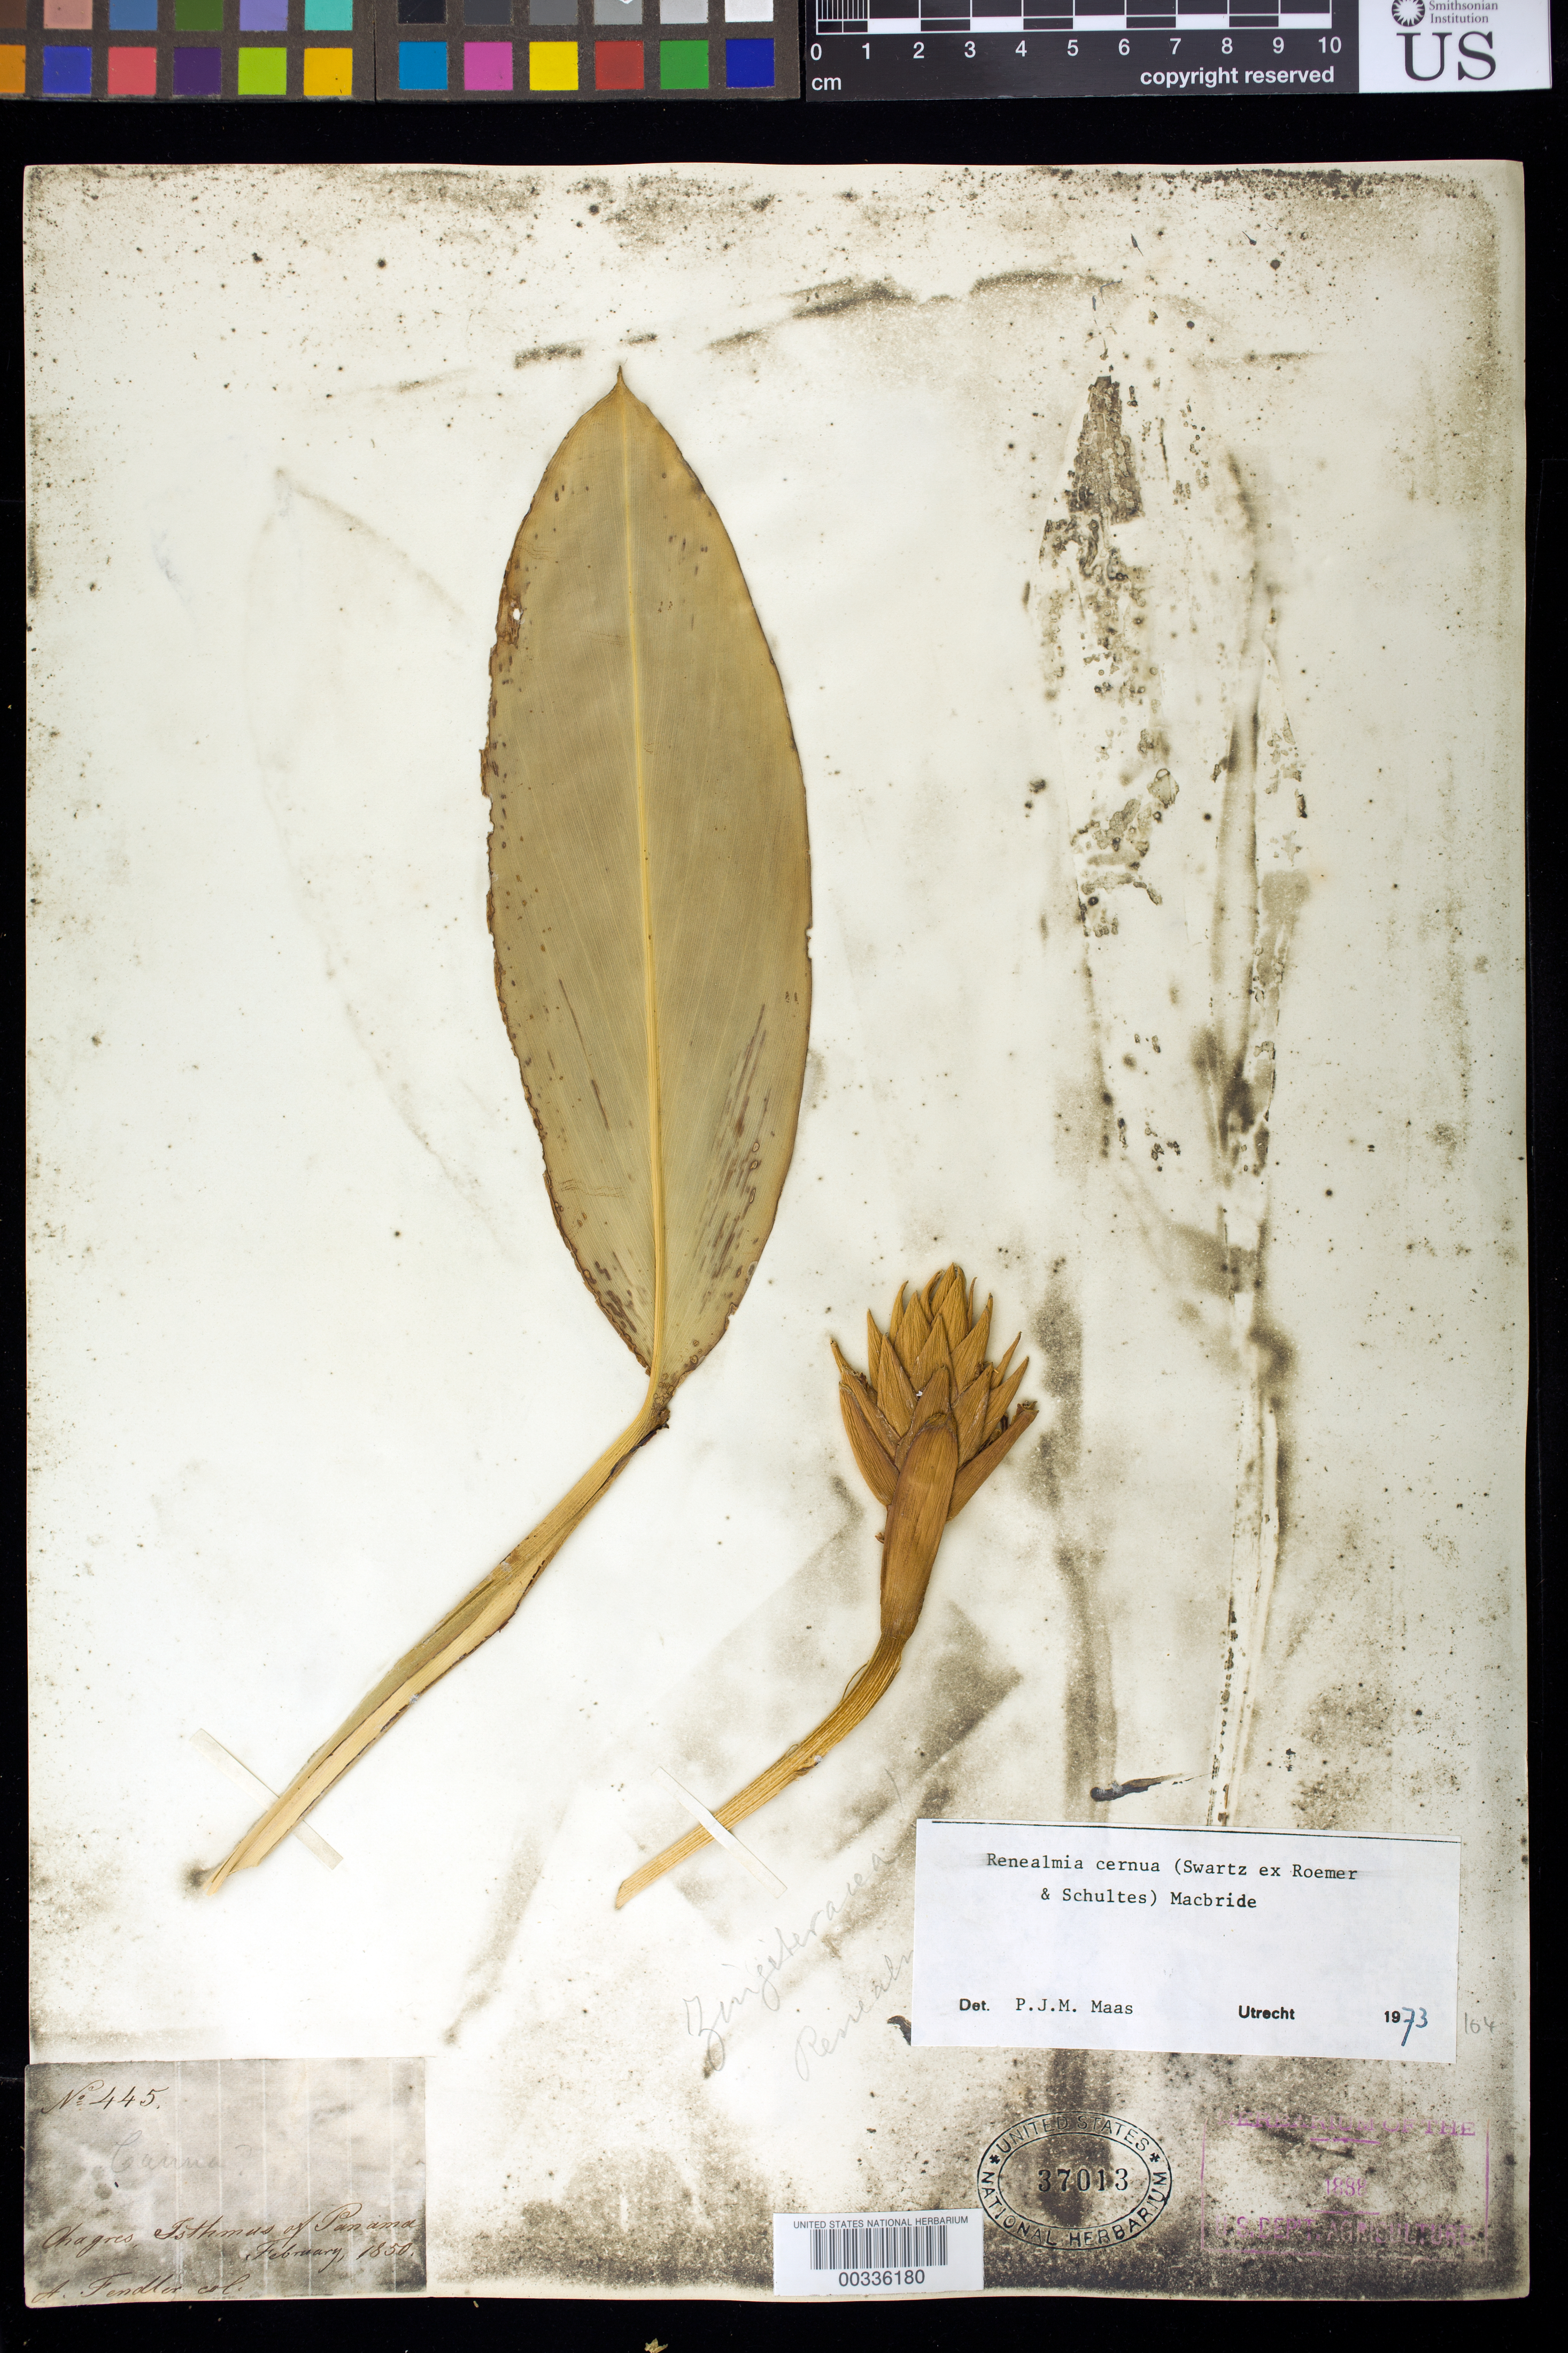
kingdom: Plantae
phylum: Tracheophyta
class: Liliopsida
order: Zingiberales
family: Zingiberaceae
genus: Renealmia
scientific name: Renealmia cernua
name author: (Sw. ex Roem. & Schult.) J.F. Macbr.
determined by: Maas, Paul J. M.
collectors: A. Fendler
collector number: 445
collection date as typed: Feb 1850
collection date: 1850-02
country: Panama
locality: Chargres, Isthmus of Panama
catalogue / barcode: US 37013